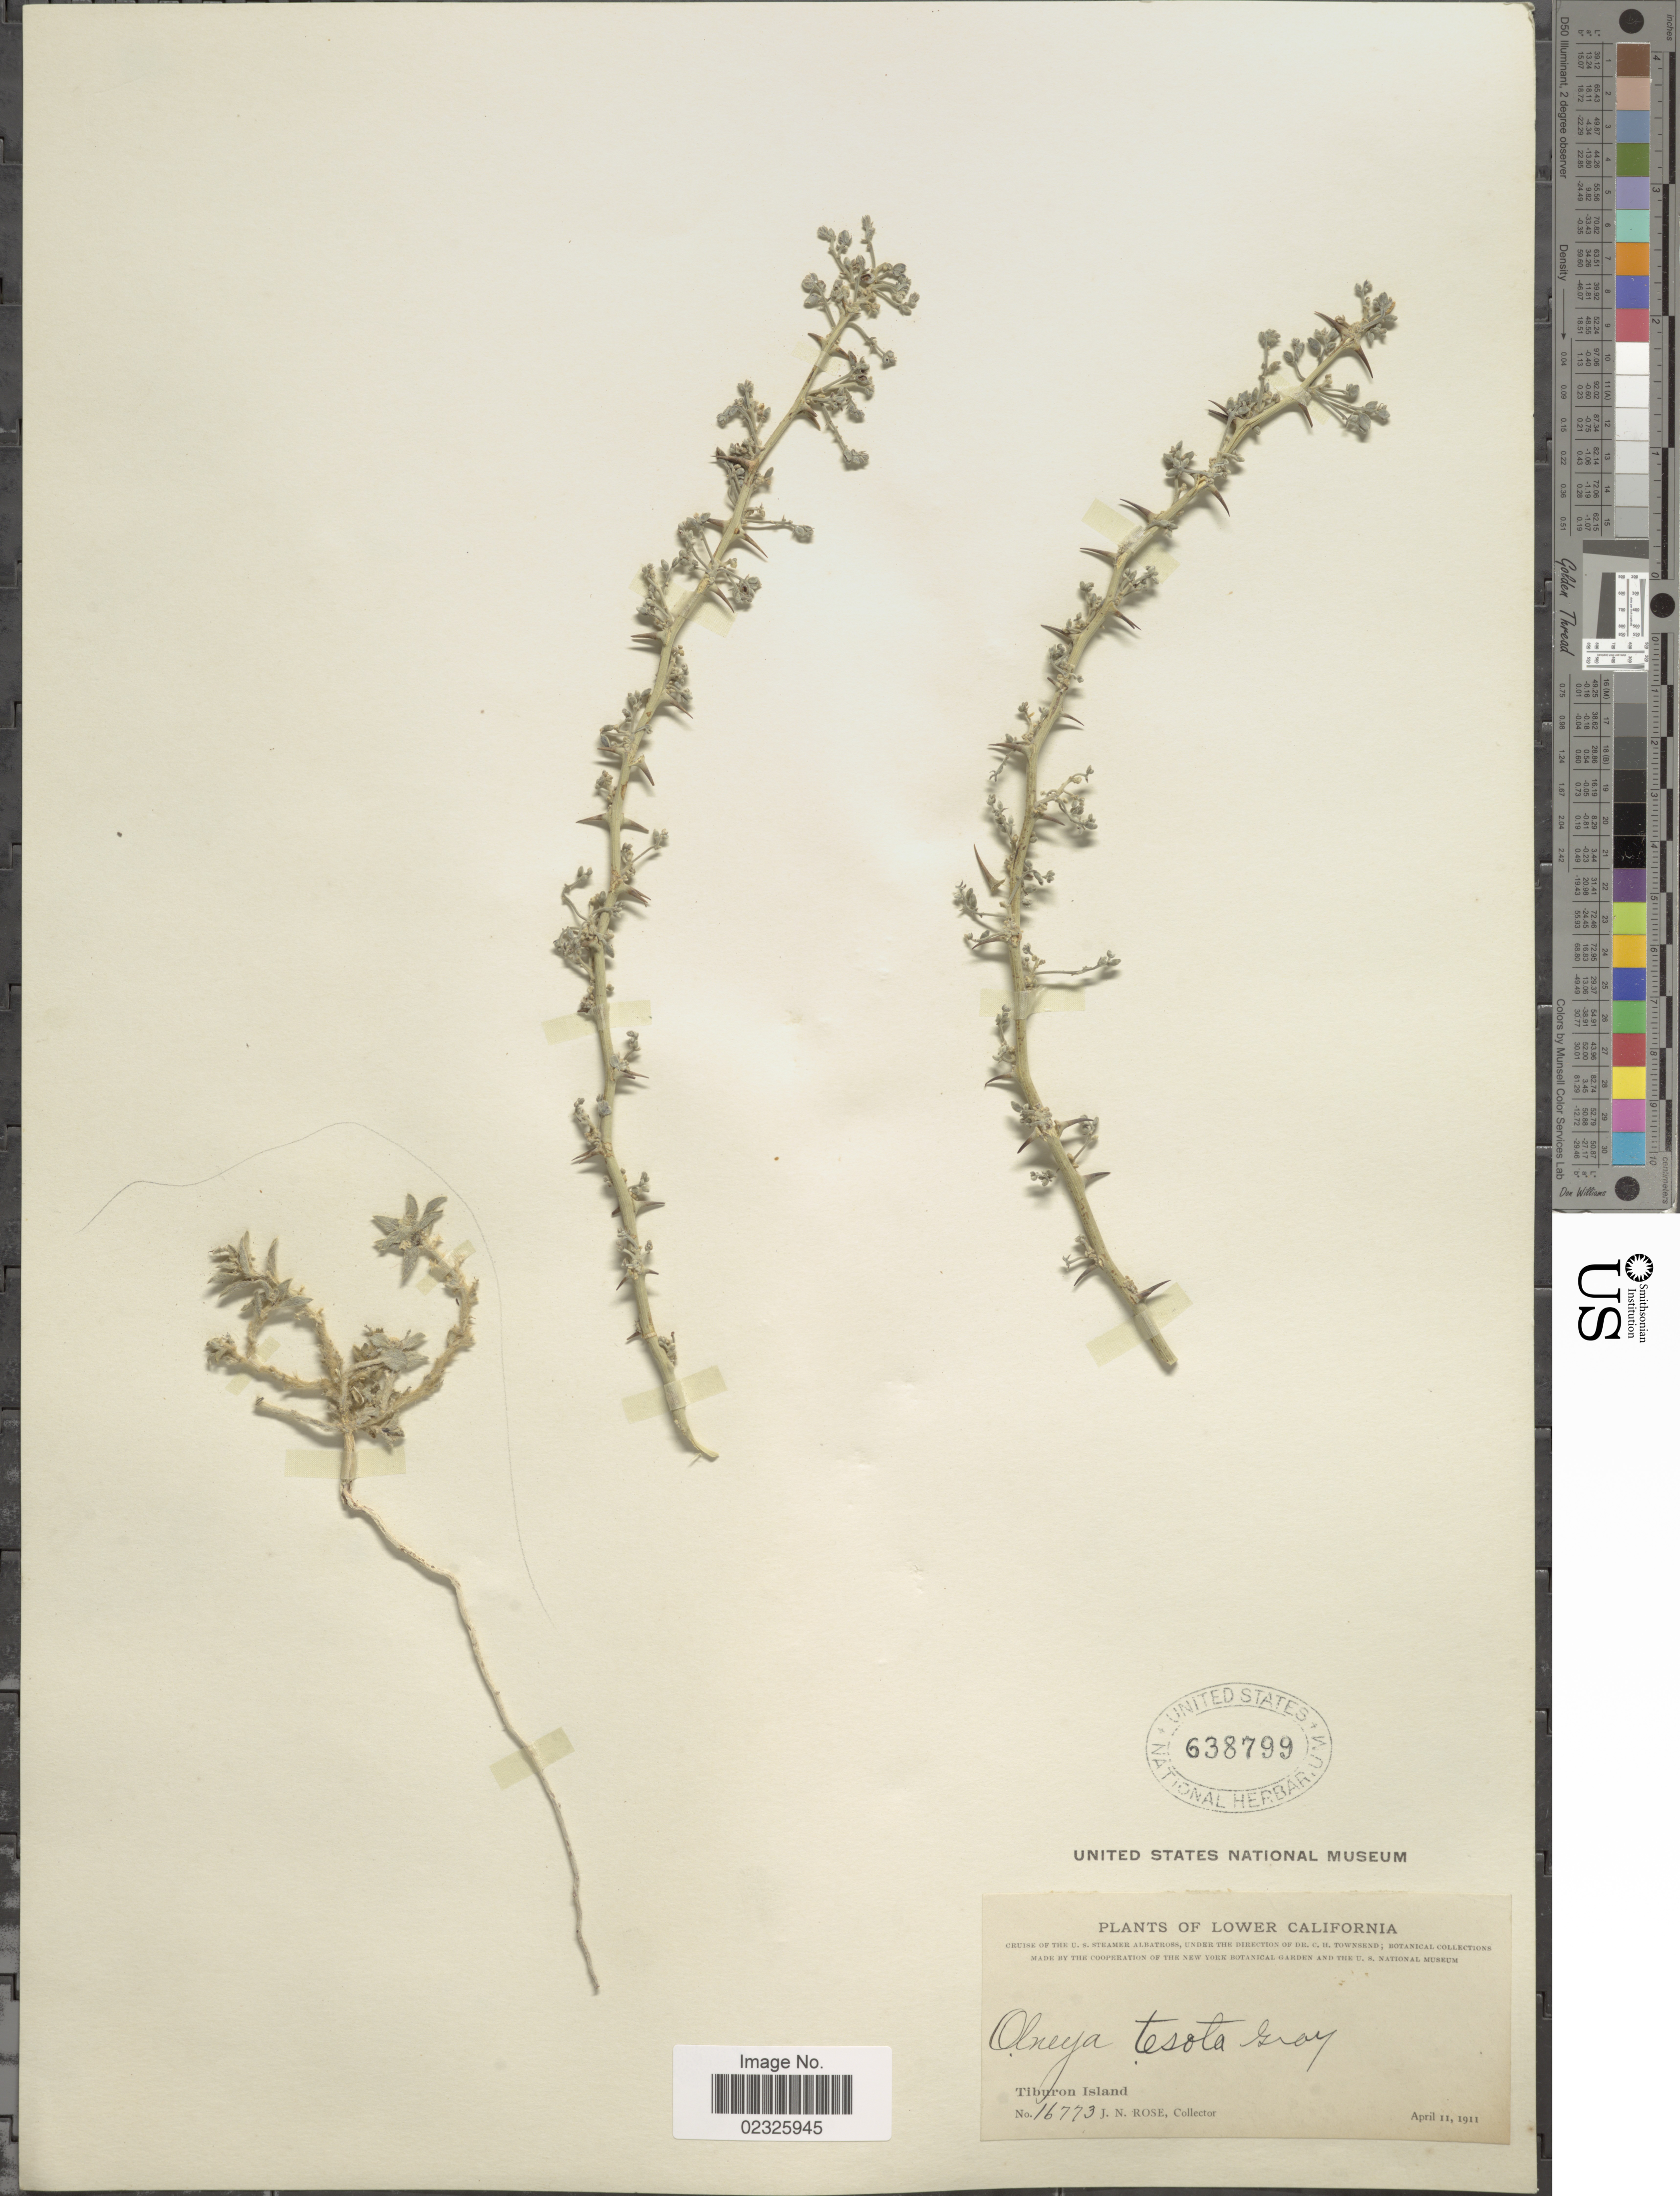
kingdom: Plantae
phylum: Tracheophyta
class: Magnoliopsida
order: Fabales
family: Fabaceae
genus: Olneya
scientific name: Olneya tesota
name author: A. Gray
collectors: J. N. Rose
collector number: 16773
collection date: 1911-04-11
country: Mexico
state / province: Sonora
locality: Tiburon Island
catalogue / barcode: US 638799